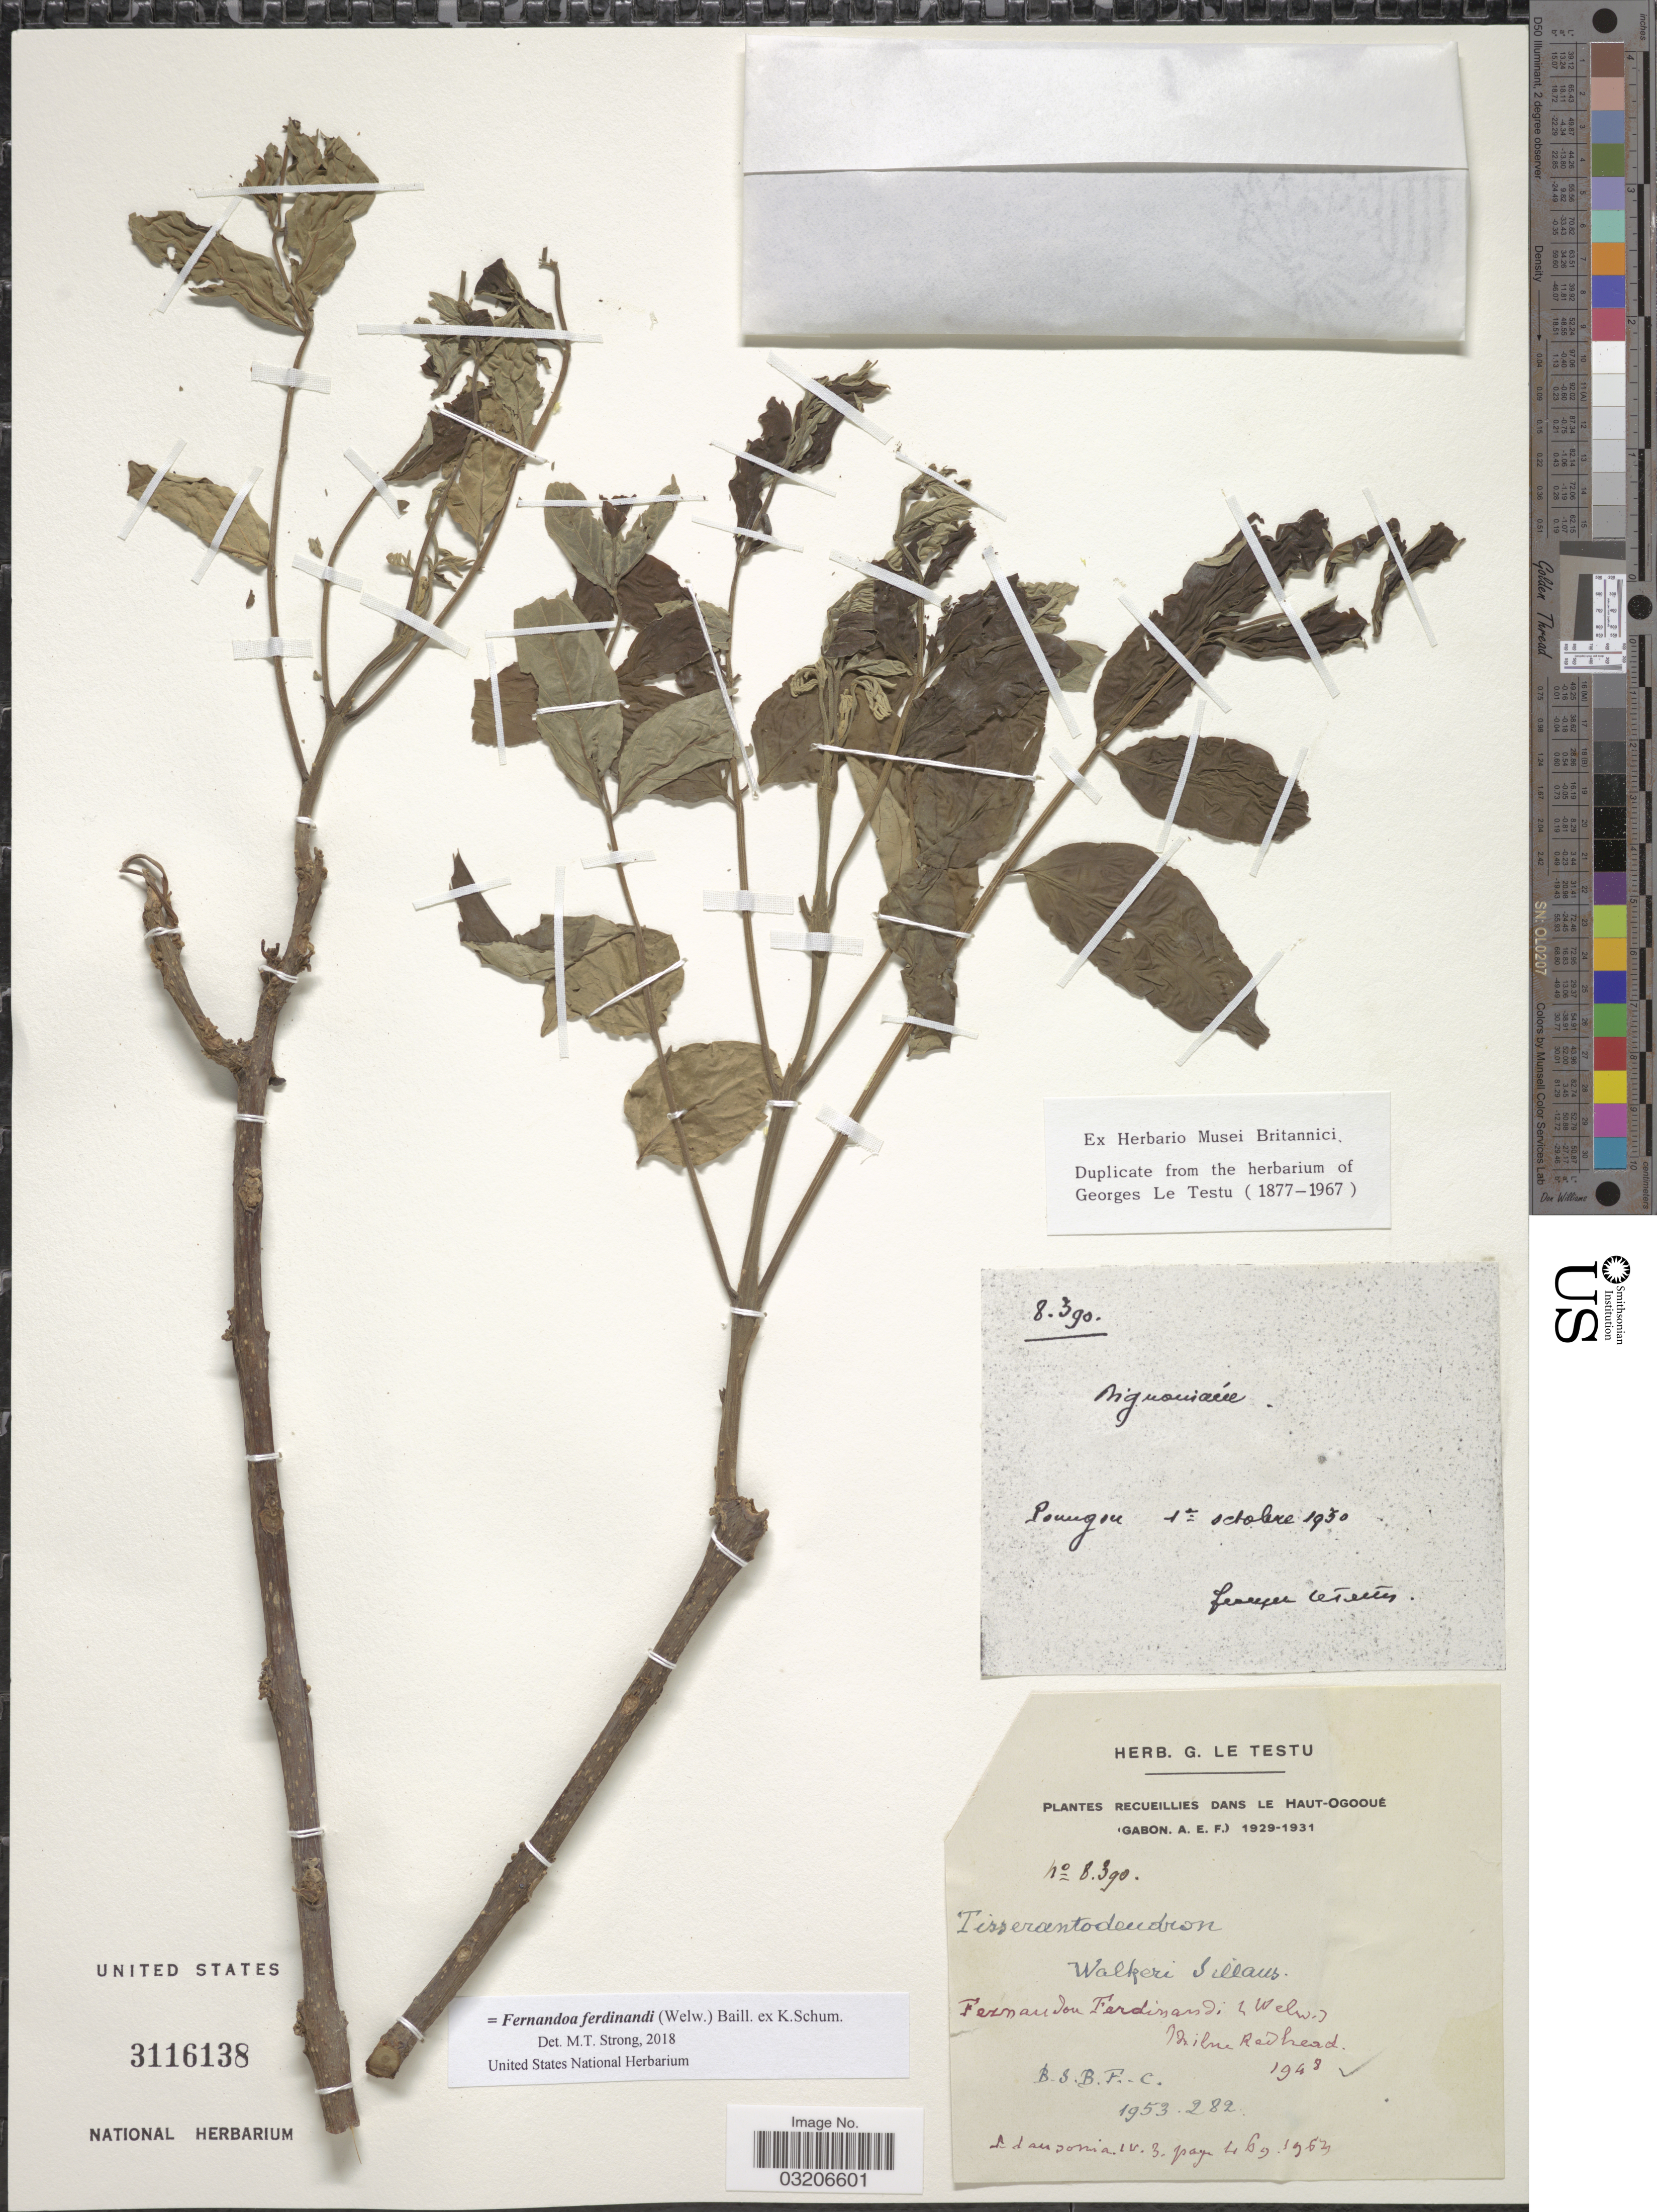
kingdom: Plantae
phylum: Tracheophyta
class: Magnoliopsida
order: Lamiales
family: Bignoniaceae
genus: Fernandoa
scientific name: Fernandoa ferdinandi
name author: (Welw.) K. Schum.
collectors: G. Le Testu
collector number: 8390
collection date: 1930-10-01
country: Gabon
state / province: Haut-Ogooue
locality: Poungou. Dans le Haut-Ogooué. (Gabon. A. E. F.).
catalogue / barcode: US 3116138